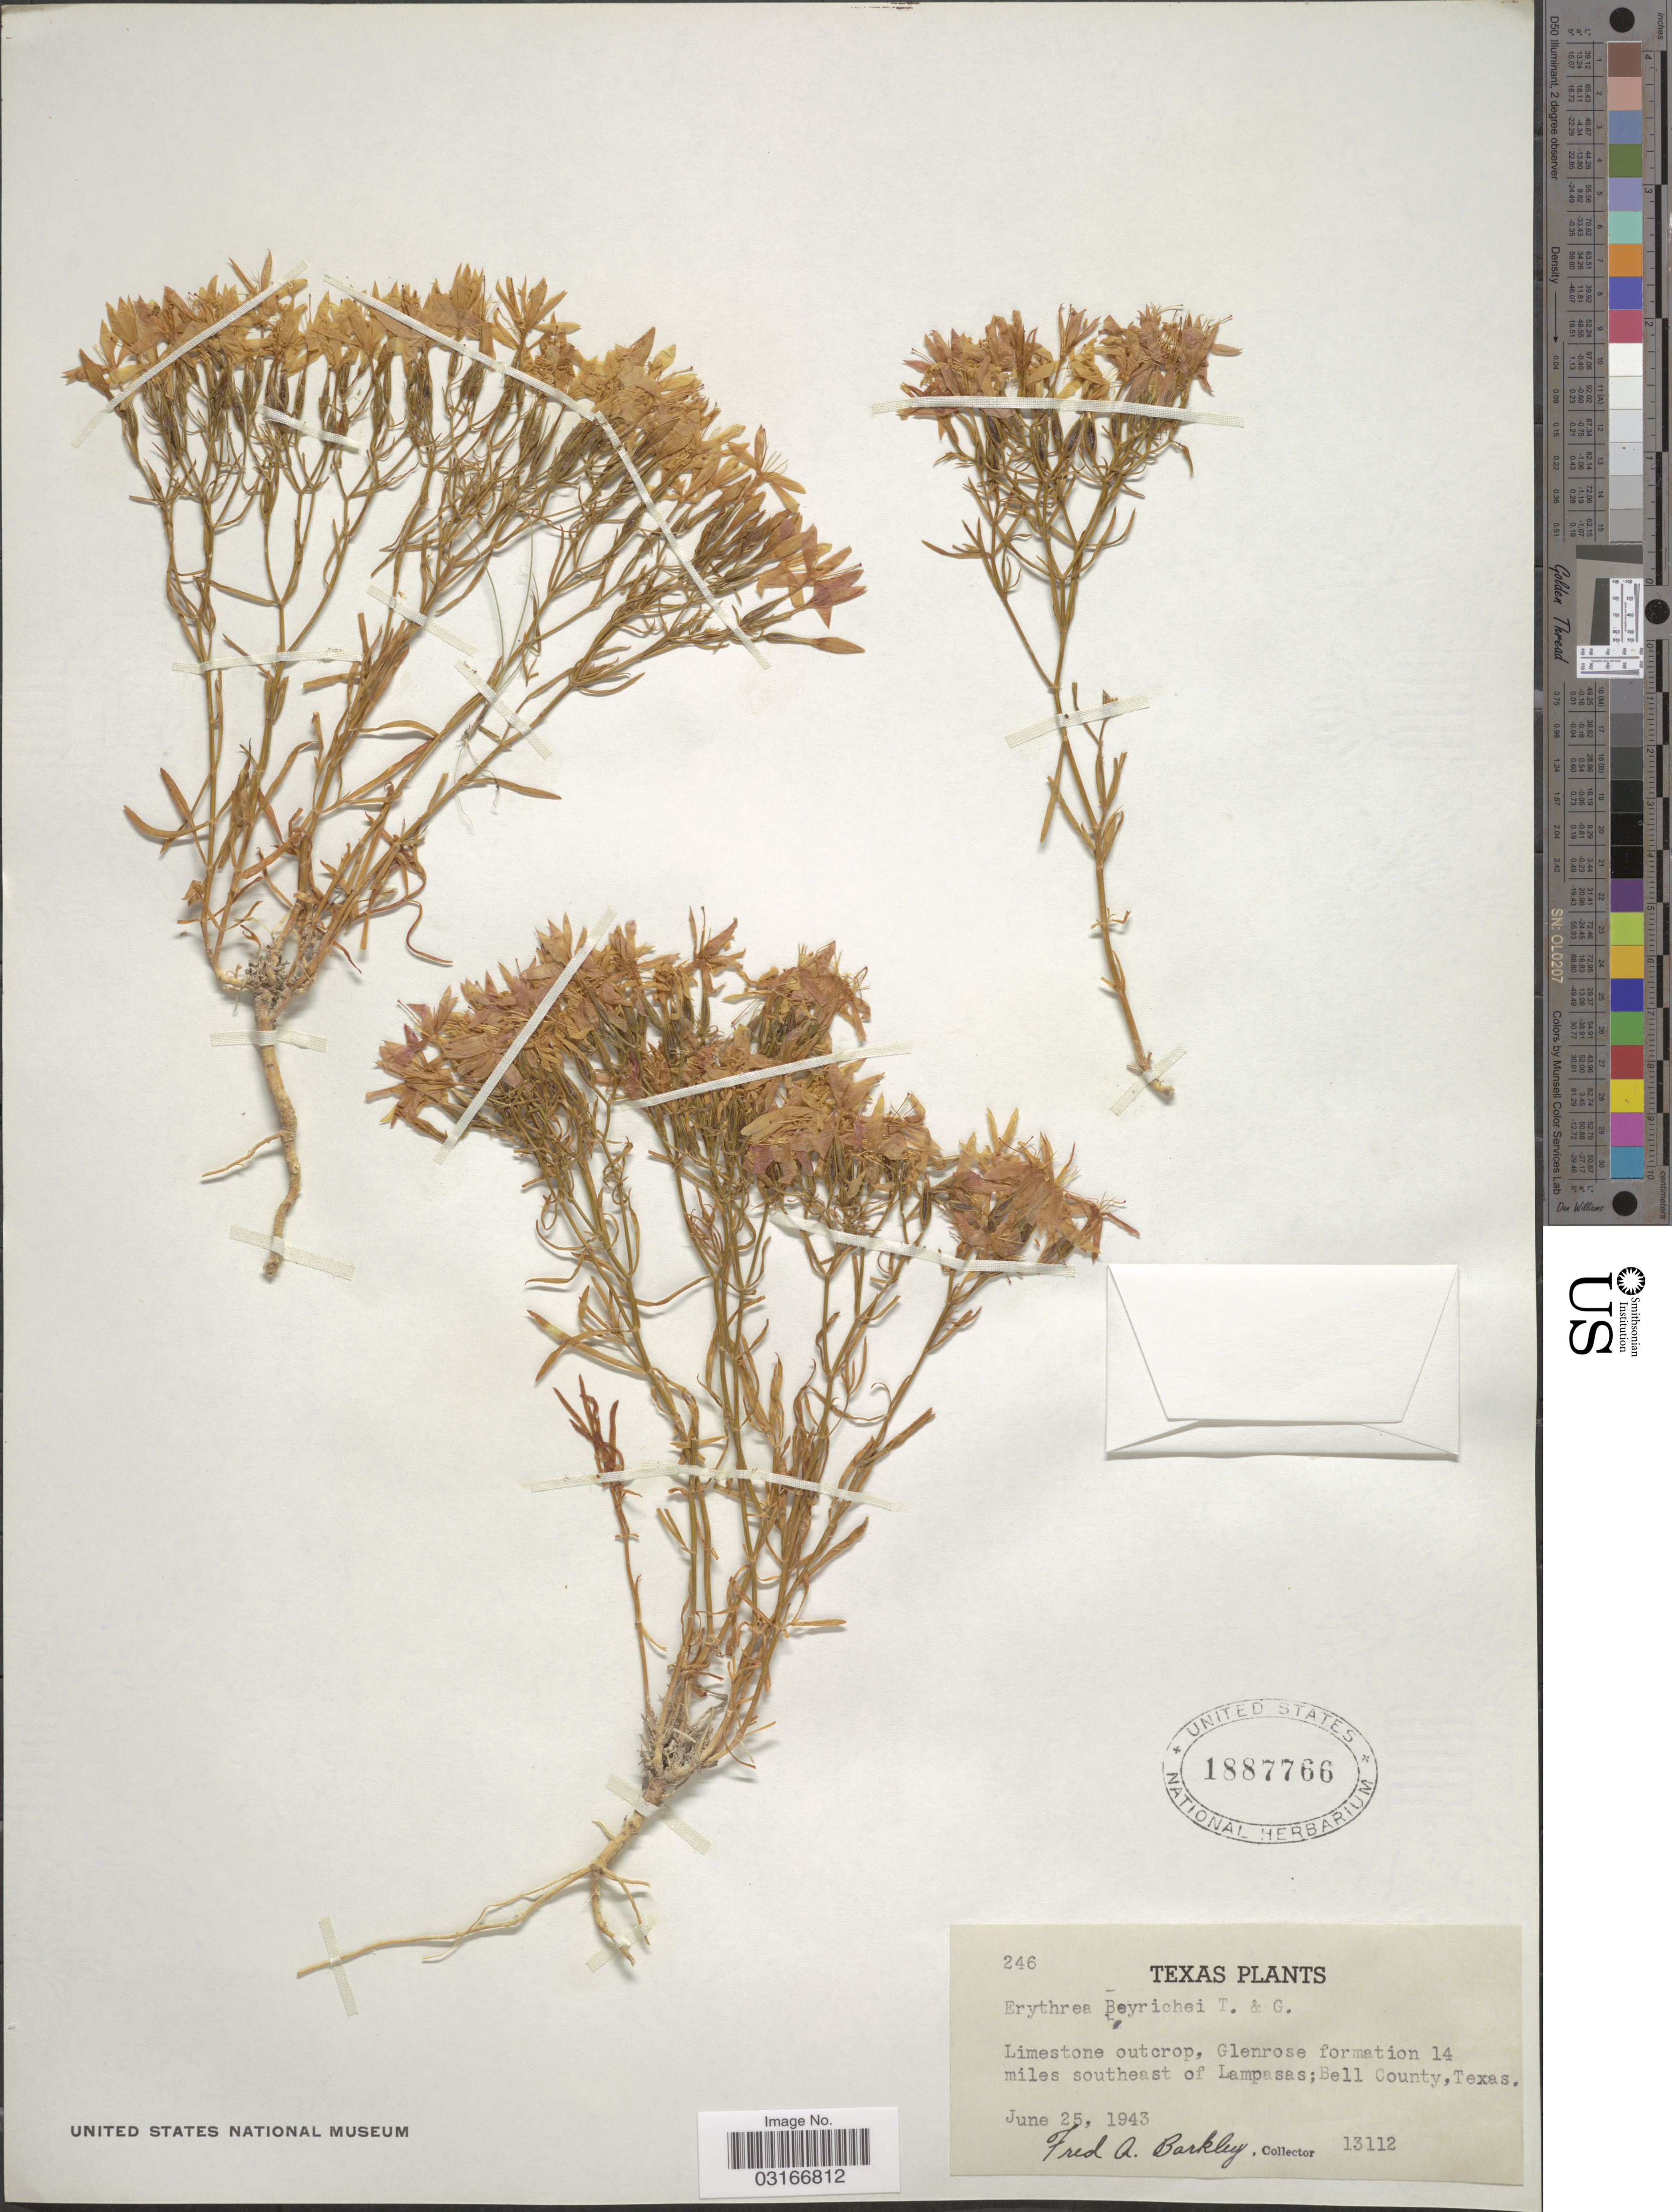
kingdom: Plantae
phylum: Tracheophyta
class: Magnoliopsida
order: Gentianales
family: Gentianaceae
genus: Centaurium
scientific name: Centaurium beyrichii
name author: (Torr.) B.L. Rob.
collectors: F. A. Barkley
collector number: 13112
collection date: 1943-06-25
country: United States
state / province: Texas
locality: Limestone outcrop, Glenrose formation 14 miles southeast of Lampasas; Bell County.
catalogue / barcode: US 1887766